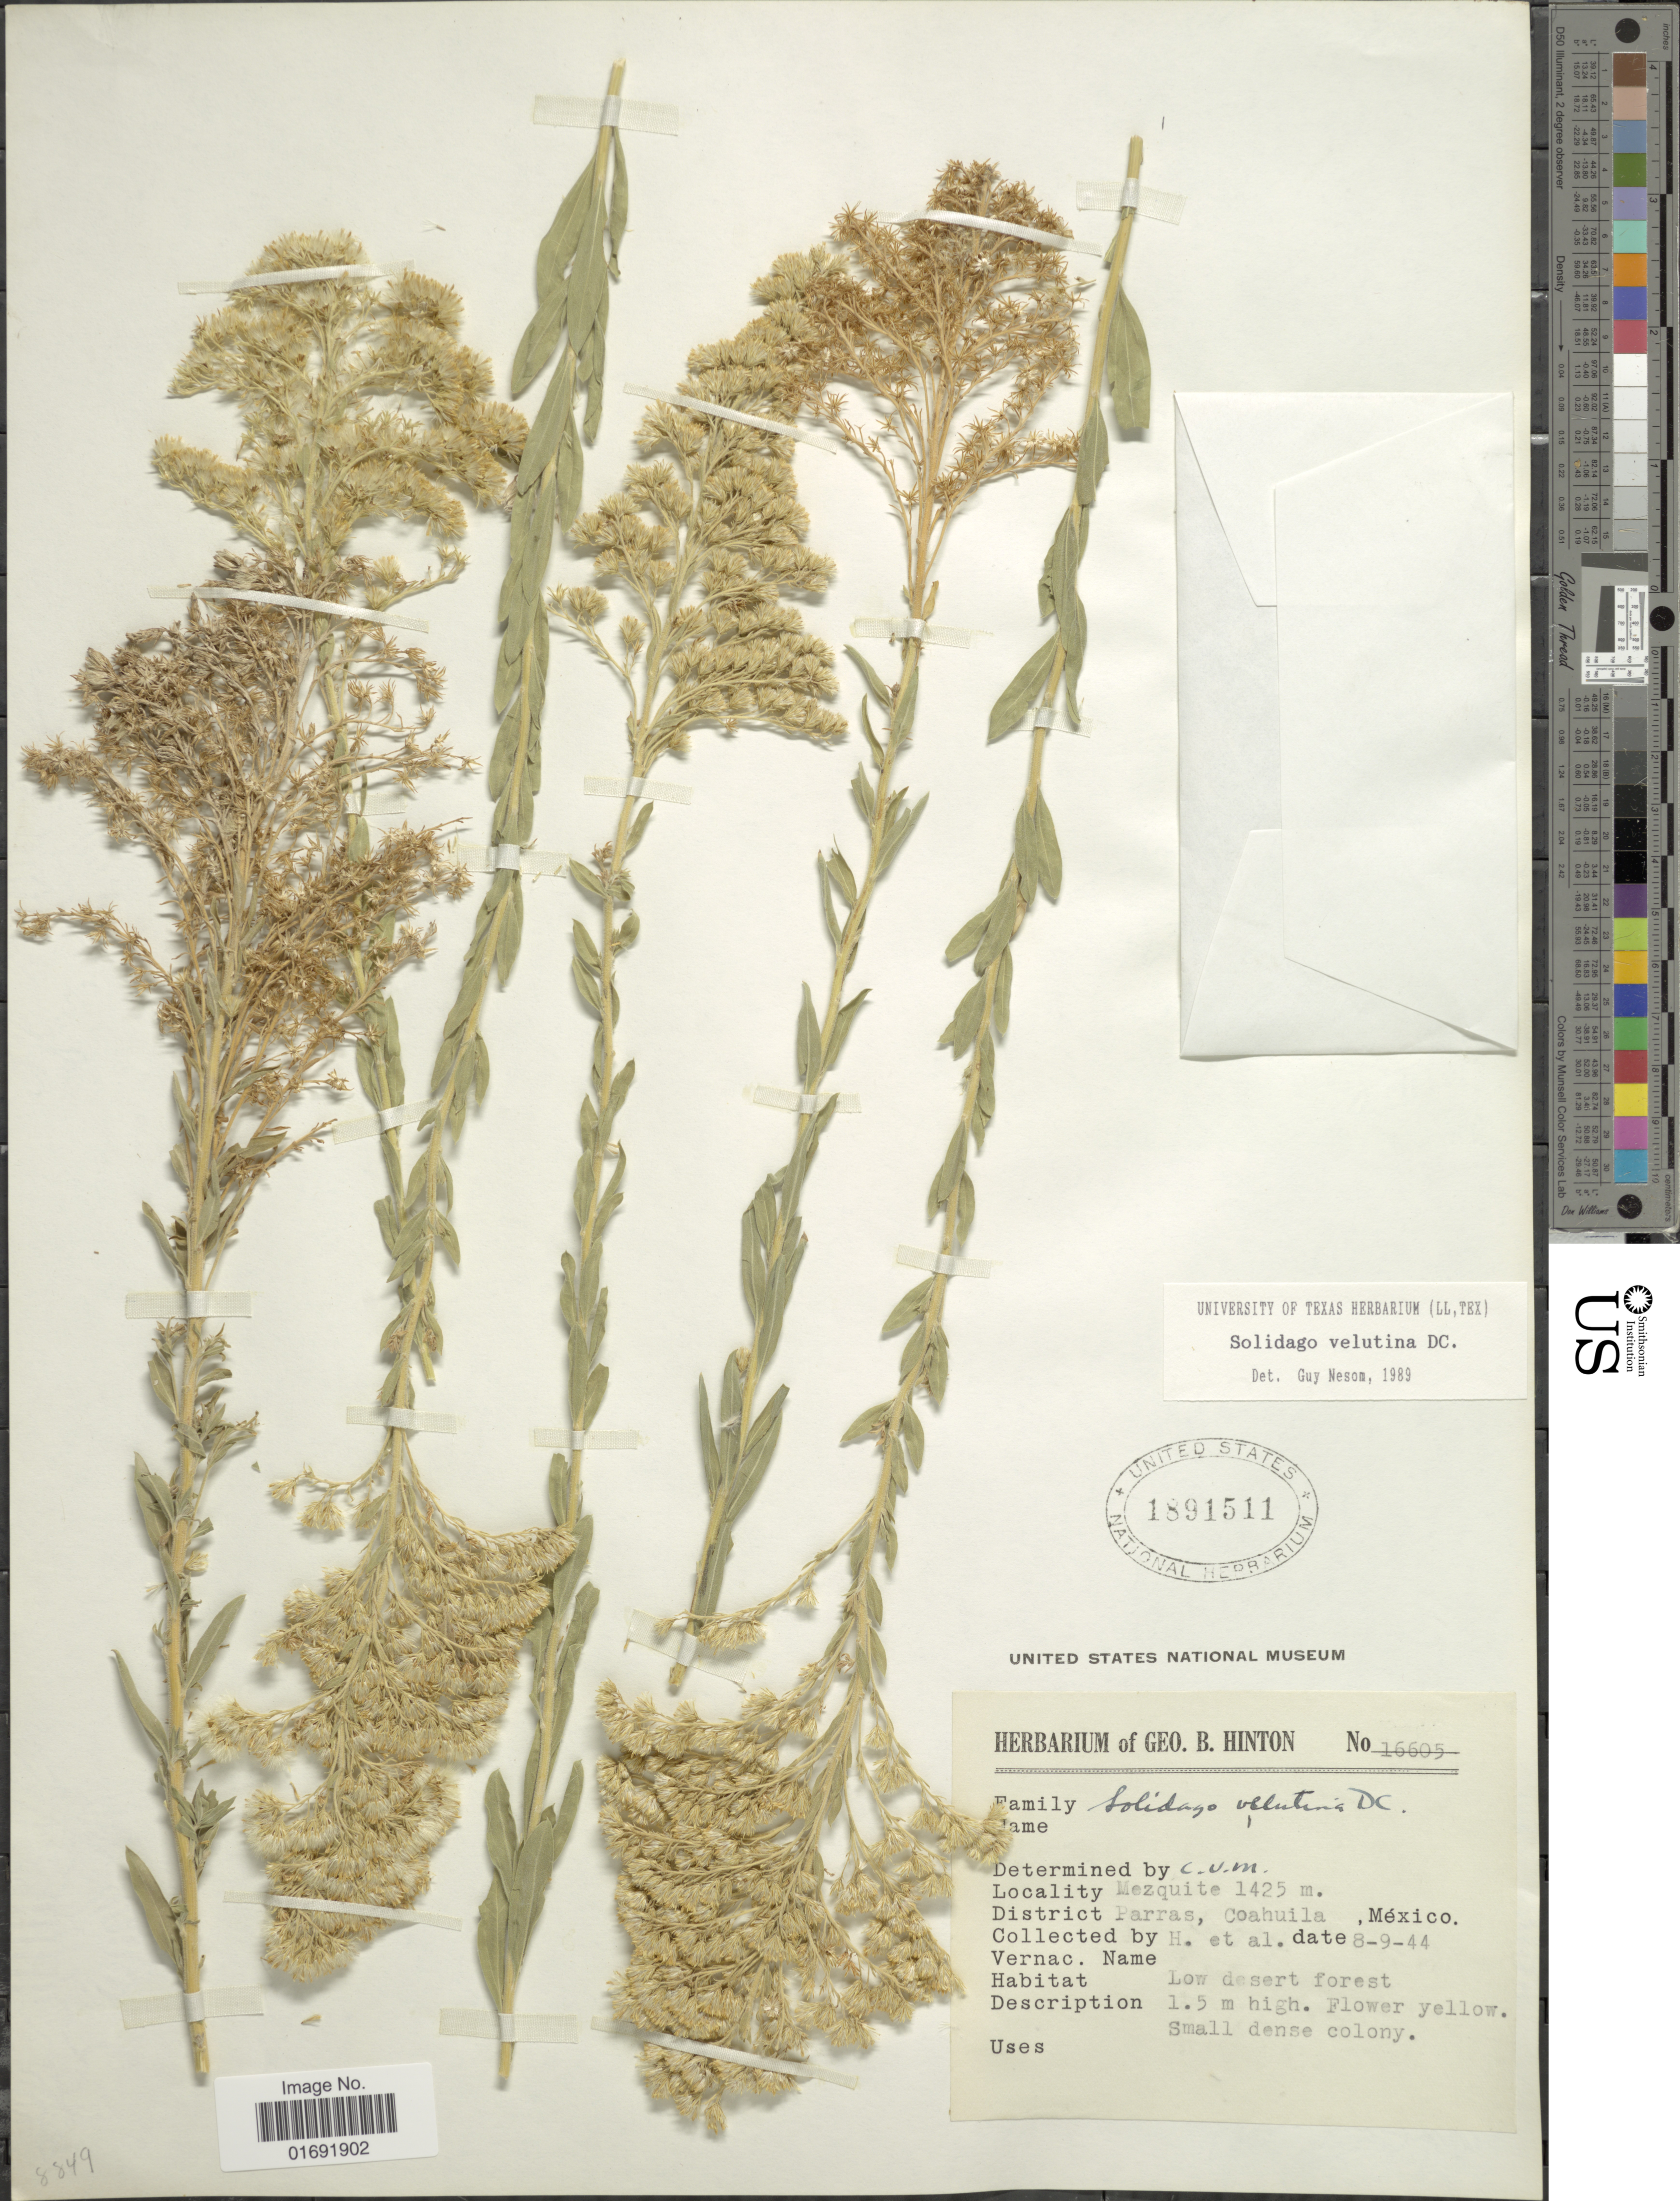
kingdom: Plantae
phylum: Tracheophyta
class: Magnoliopsida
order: Asterales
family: Asteraceae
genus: Solidago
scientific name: Solidago velutina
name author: DC.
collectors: G. B. Hinton & et al.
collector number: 16605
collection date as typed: Transcribed d/m/y: 8/9/44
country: Mexico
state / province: Coahuila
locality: Mezquite, District Parras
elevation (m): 1425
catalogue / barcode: US 1891511